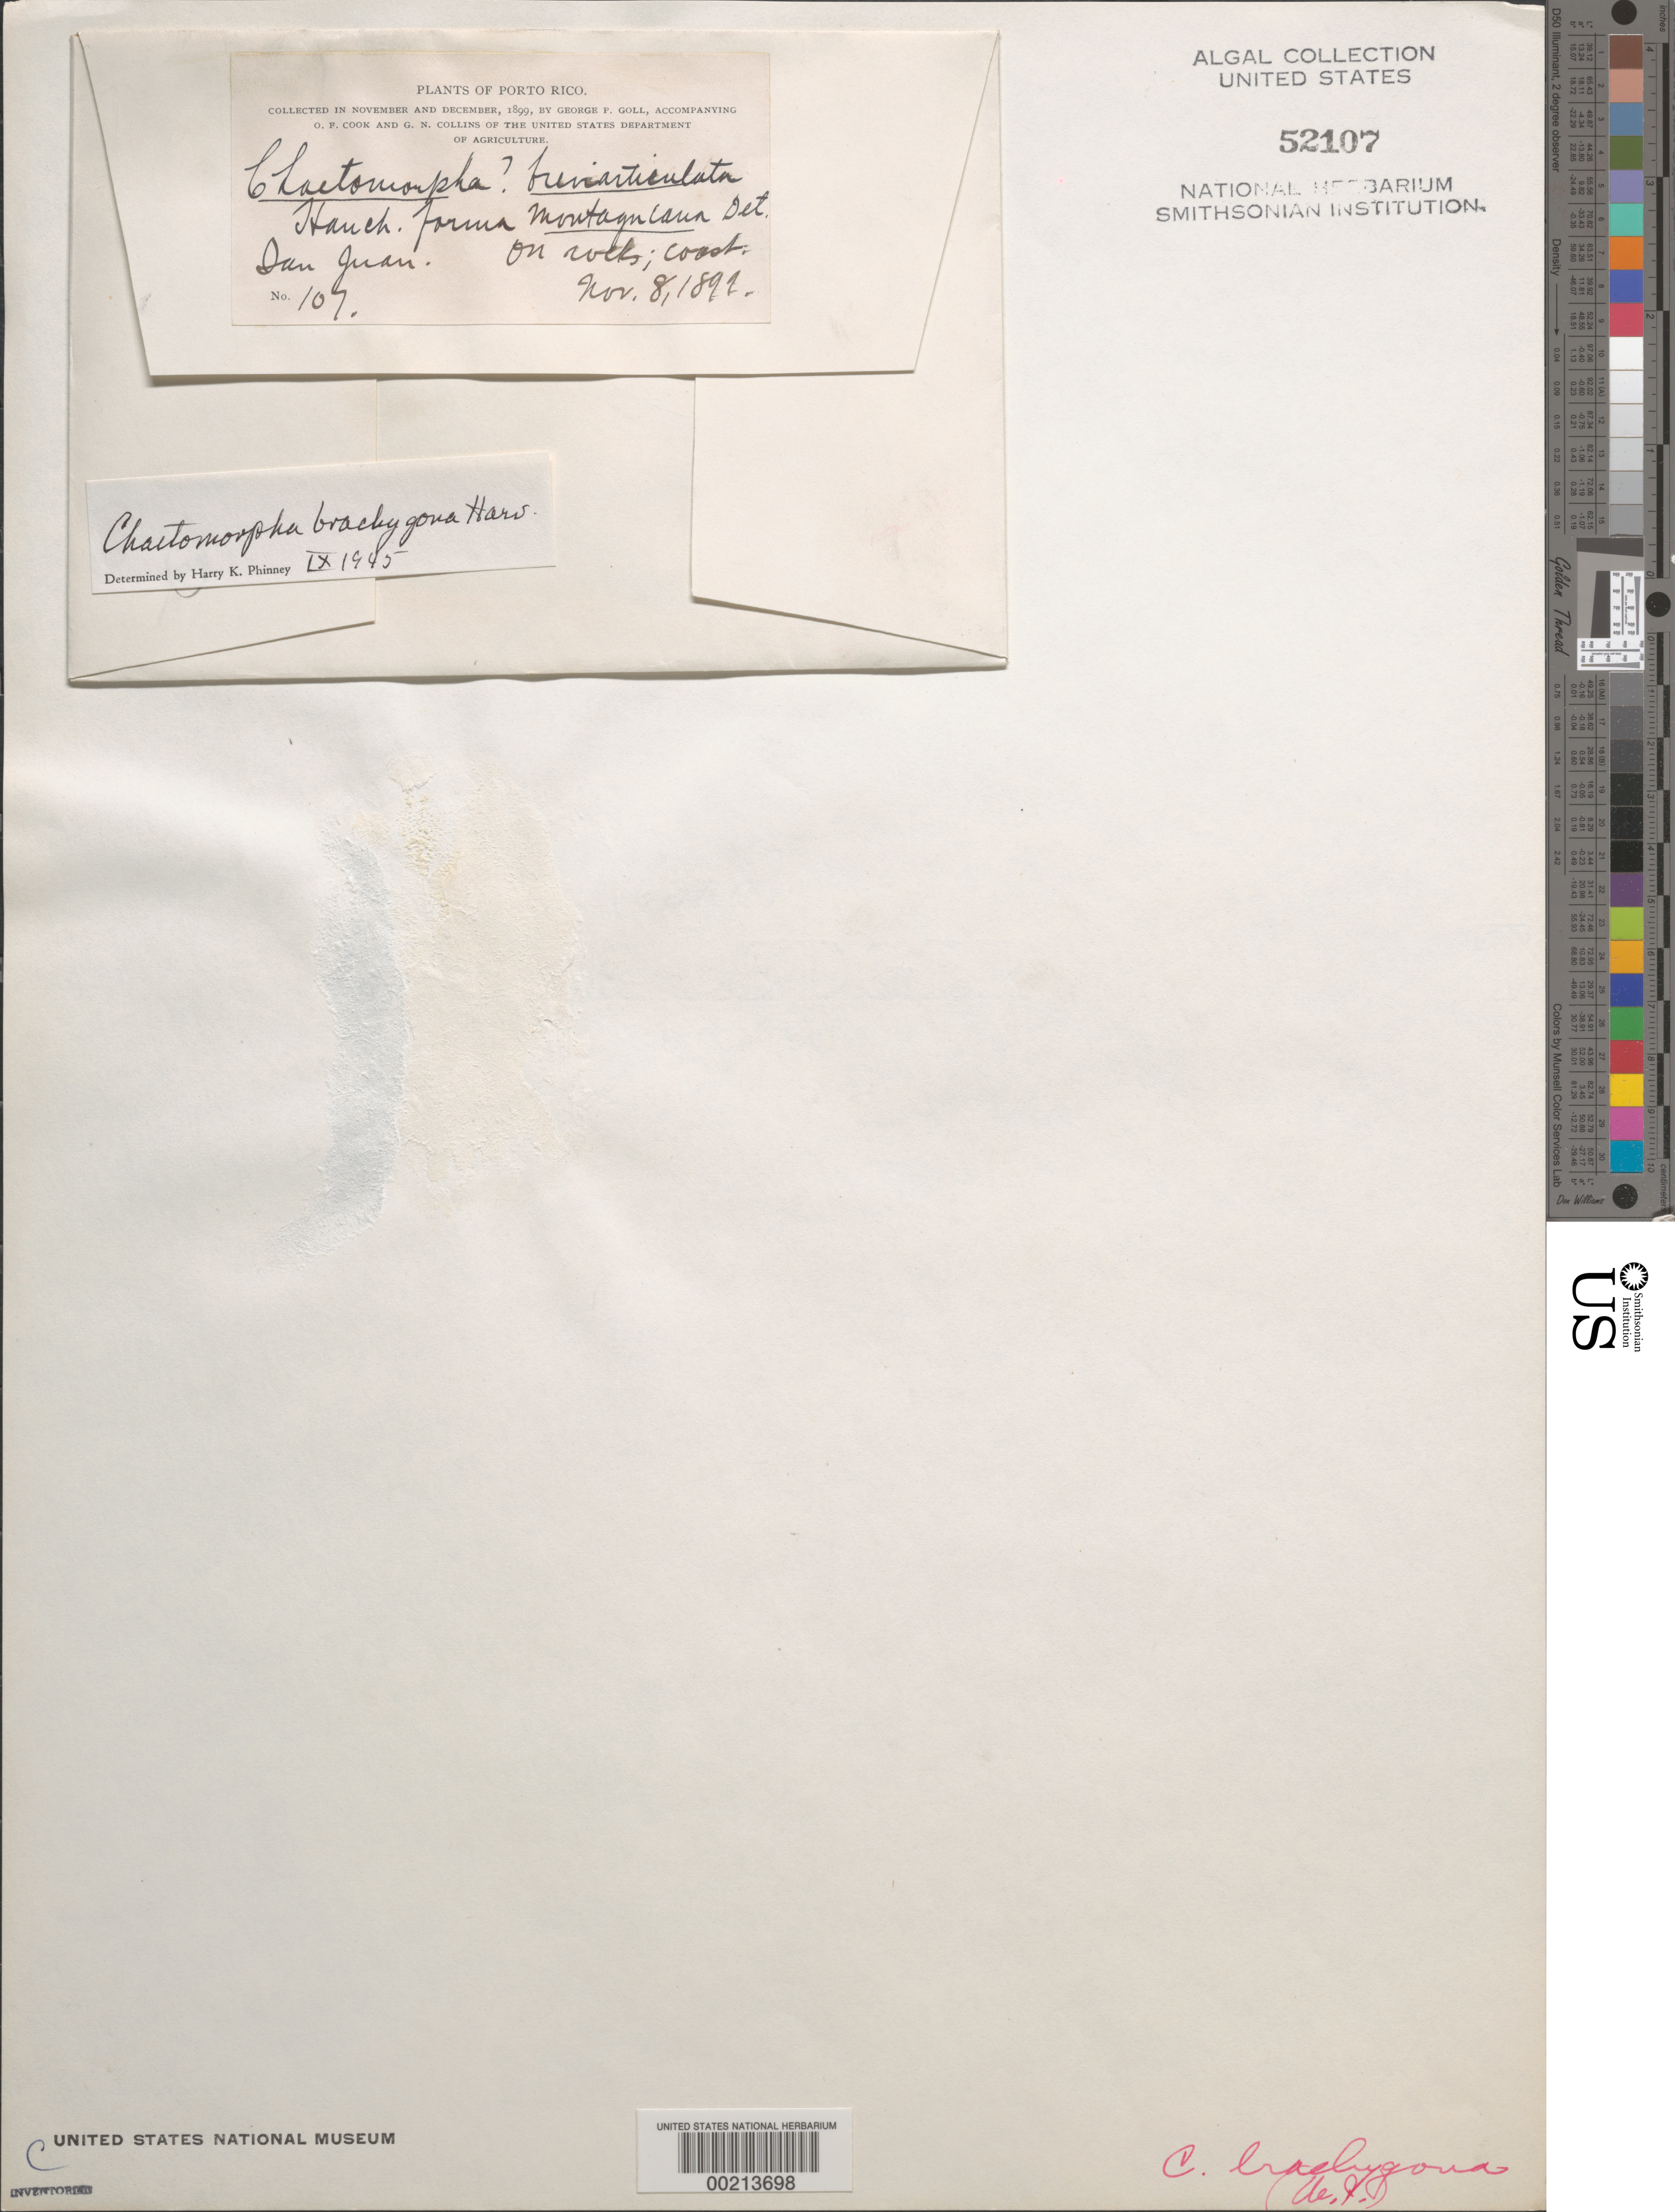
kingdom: Plantae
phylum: Chlorophyta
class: Ulvophyceae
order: Cladophorales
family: Cladophoraceae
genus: Chaetomorpha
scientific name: Chaetomorpha brachygona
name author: Harv.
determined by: Phinney, H. K.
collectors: G. Goll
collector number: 107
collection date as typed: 08 Nov 1899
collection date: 1899-11-08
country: Puerto Rico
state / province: San Juan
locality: San juan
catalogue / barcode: US 52107